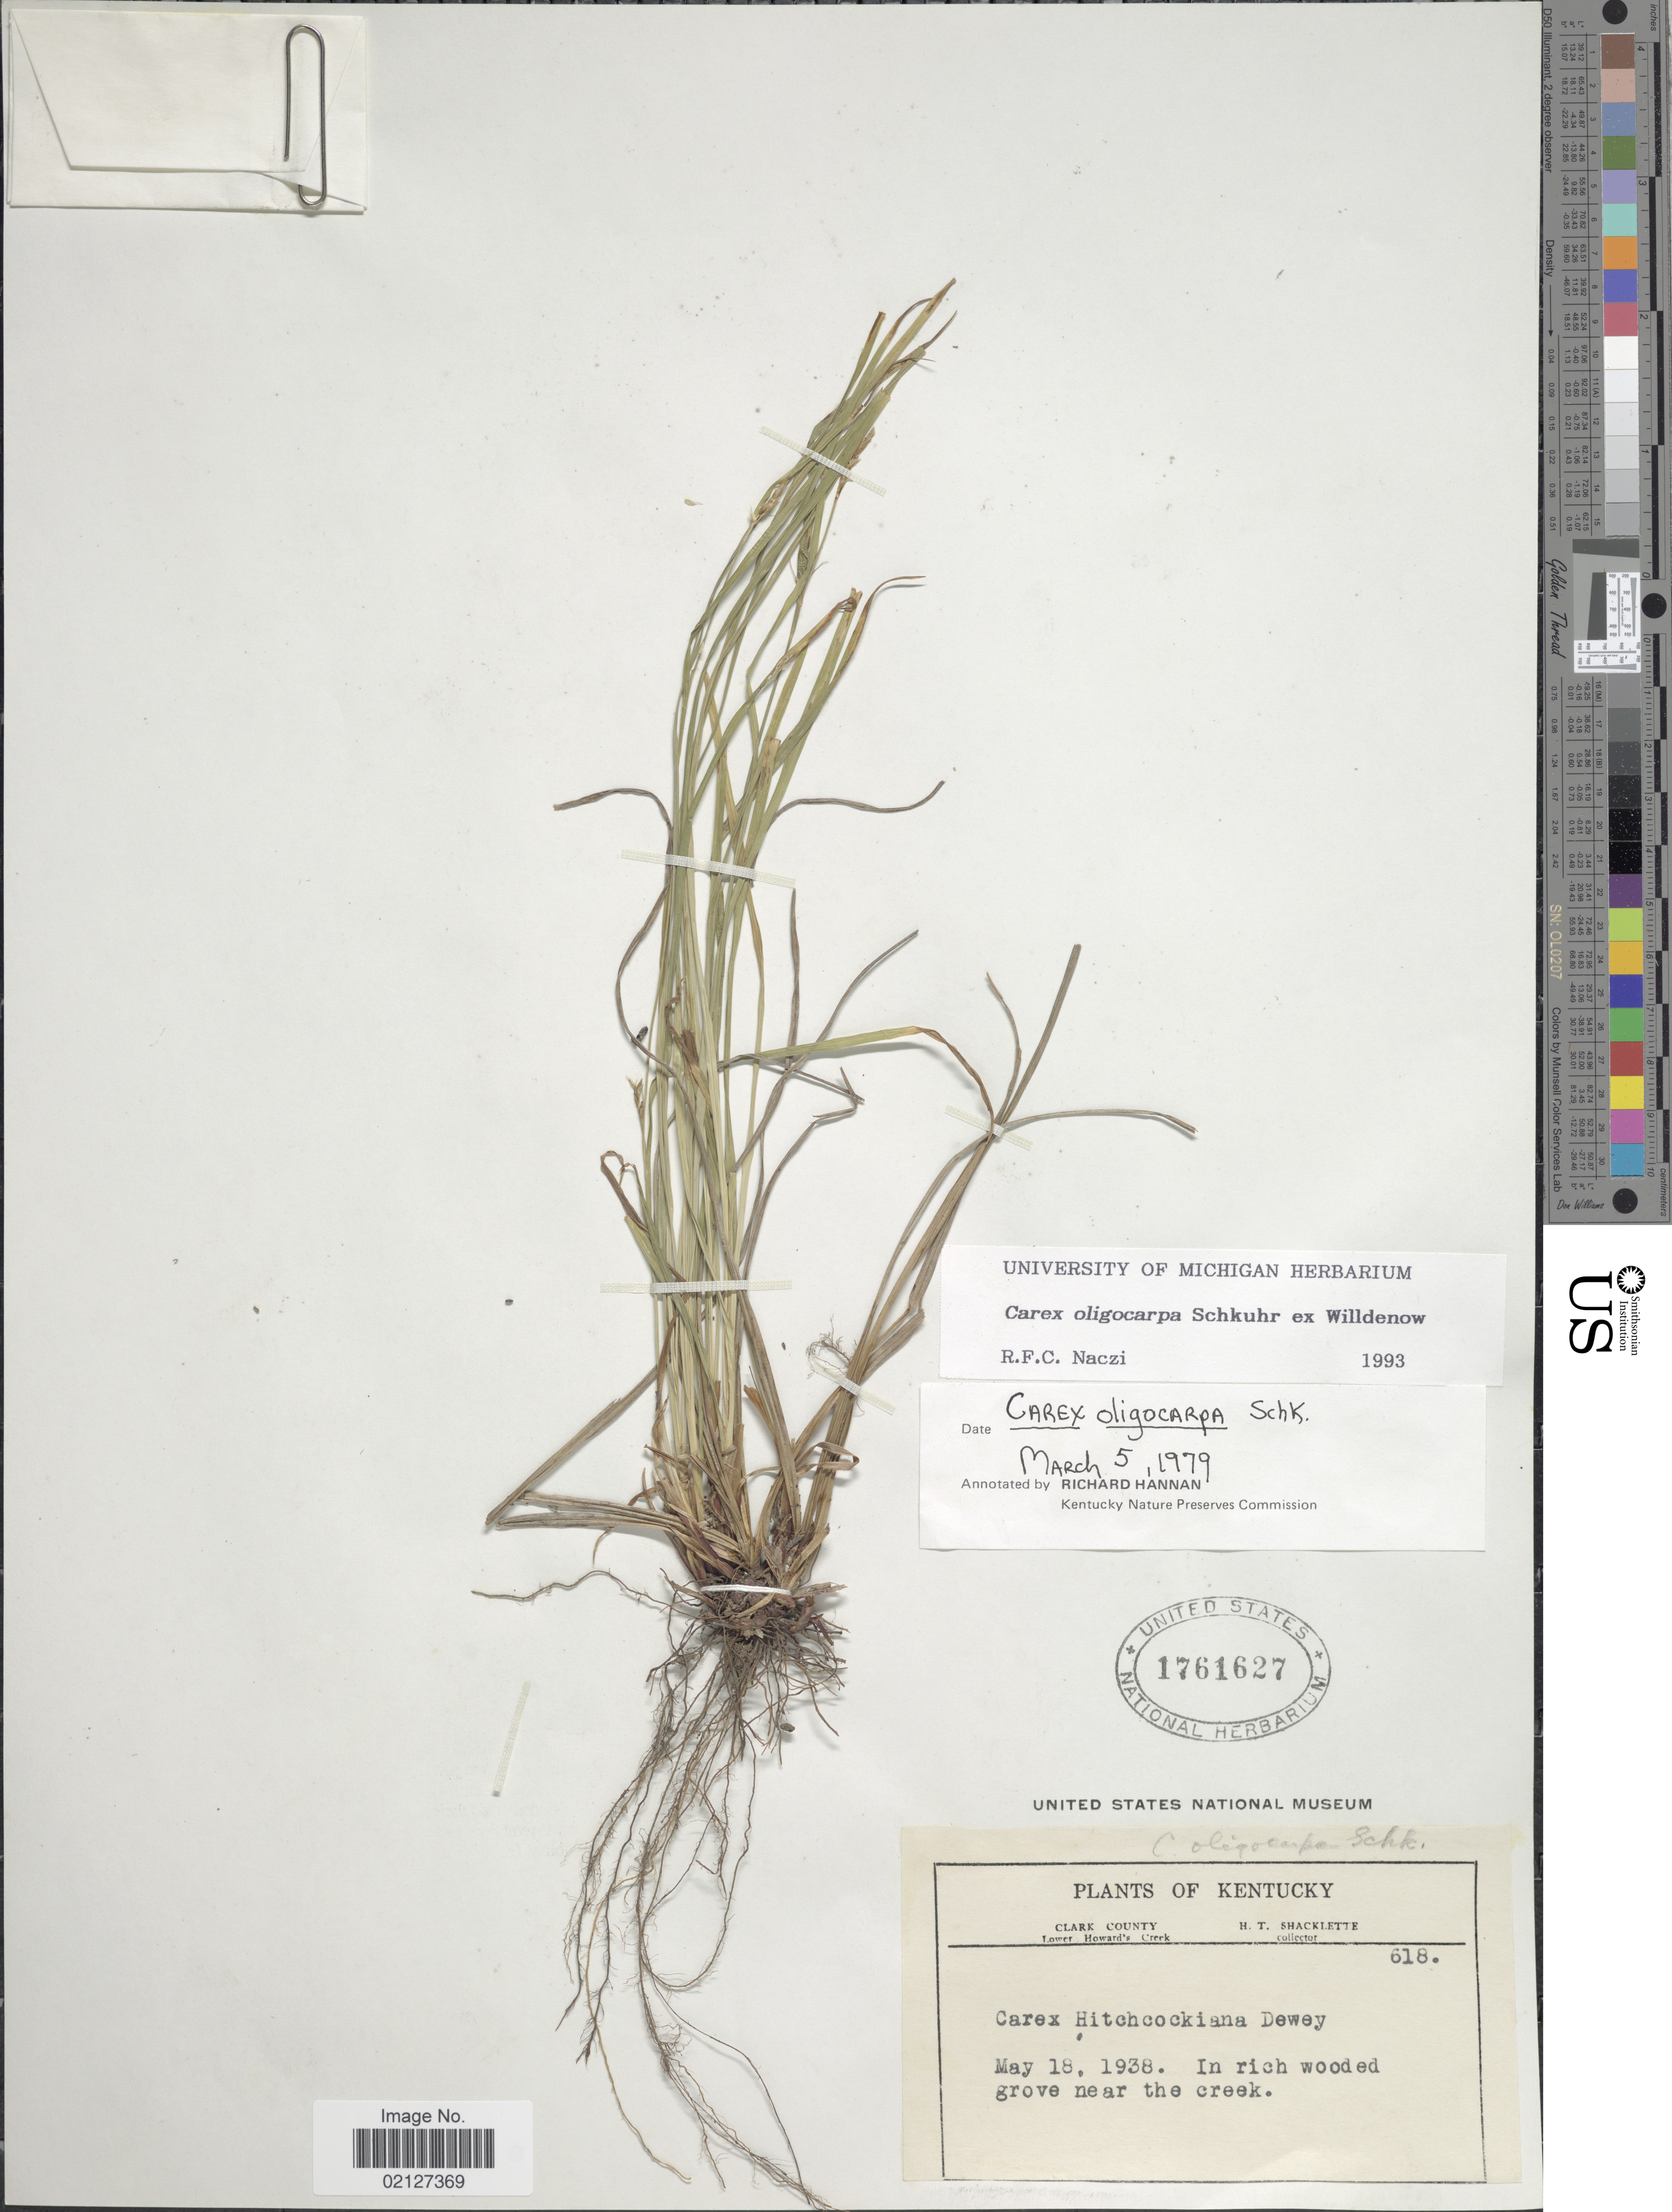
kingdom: Plantae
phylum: Tracheophyta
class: Liliopsida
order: Poales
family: Cyperaceae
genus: Carex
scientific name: Carex oligocarpa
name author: Willd.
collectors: H. Shacklette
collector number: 618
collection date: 1938-05-18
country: United States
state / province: Kentucky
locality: Clark County, Lower Howard's Creek, in rich wooded grove near the creek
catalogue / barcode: US 1761627